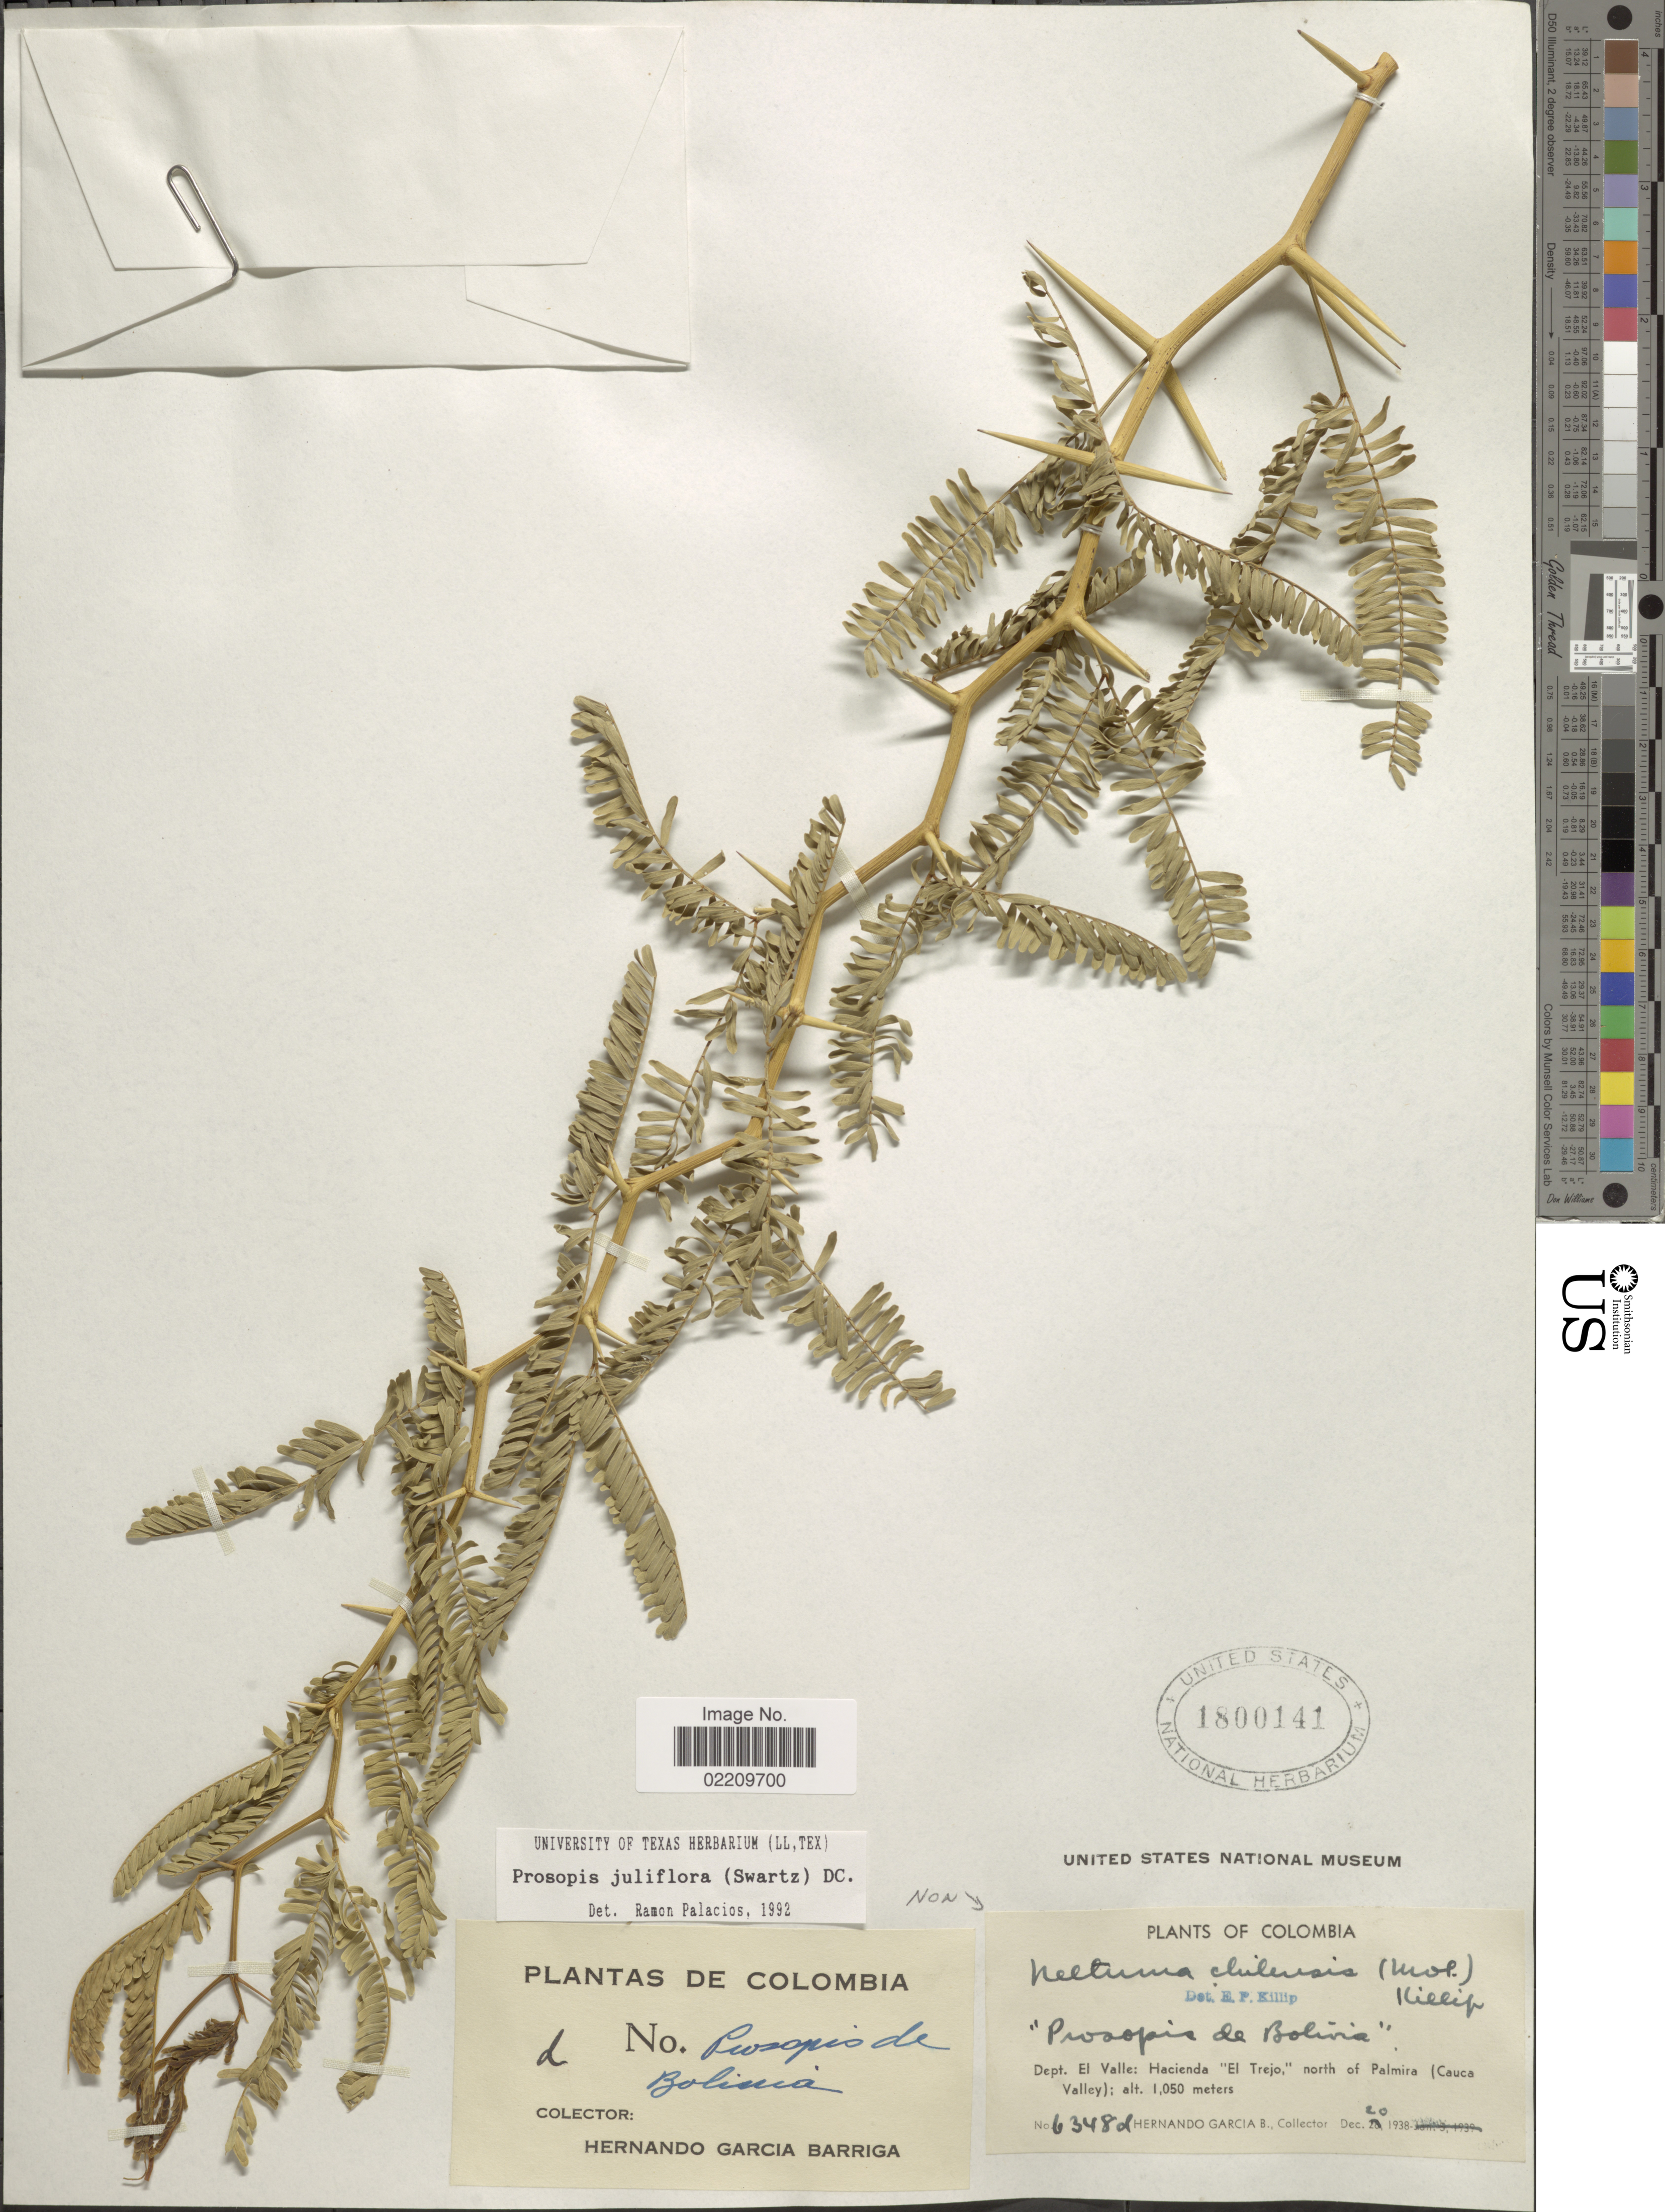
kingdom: Plantae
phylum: Tracheophyta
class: Magnoliopsida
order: Fabales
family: Fabaceae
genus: Neltuma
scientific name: Neltuma juliflora var. juliflora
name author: (Sw.) Raf.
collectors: H. García Barriga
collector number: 6348d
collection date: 1938-12-20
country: Colombia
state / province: Valle del Cauca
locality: Dept. El Valle: Hacienda "El Trejo", north of Palmira (Cauca Valley)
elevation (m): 1050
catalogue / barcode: US 1800141